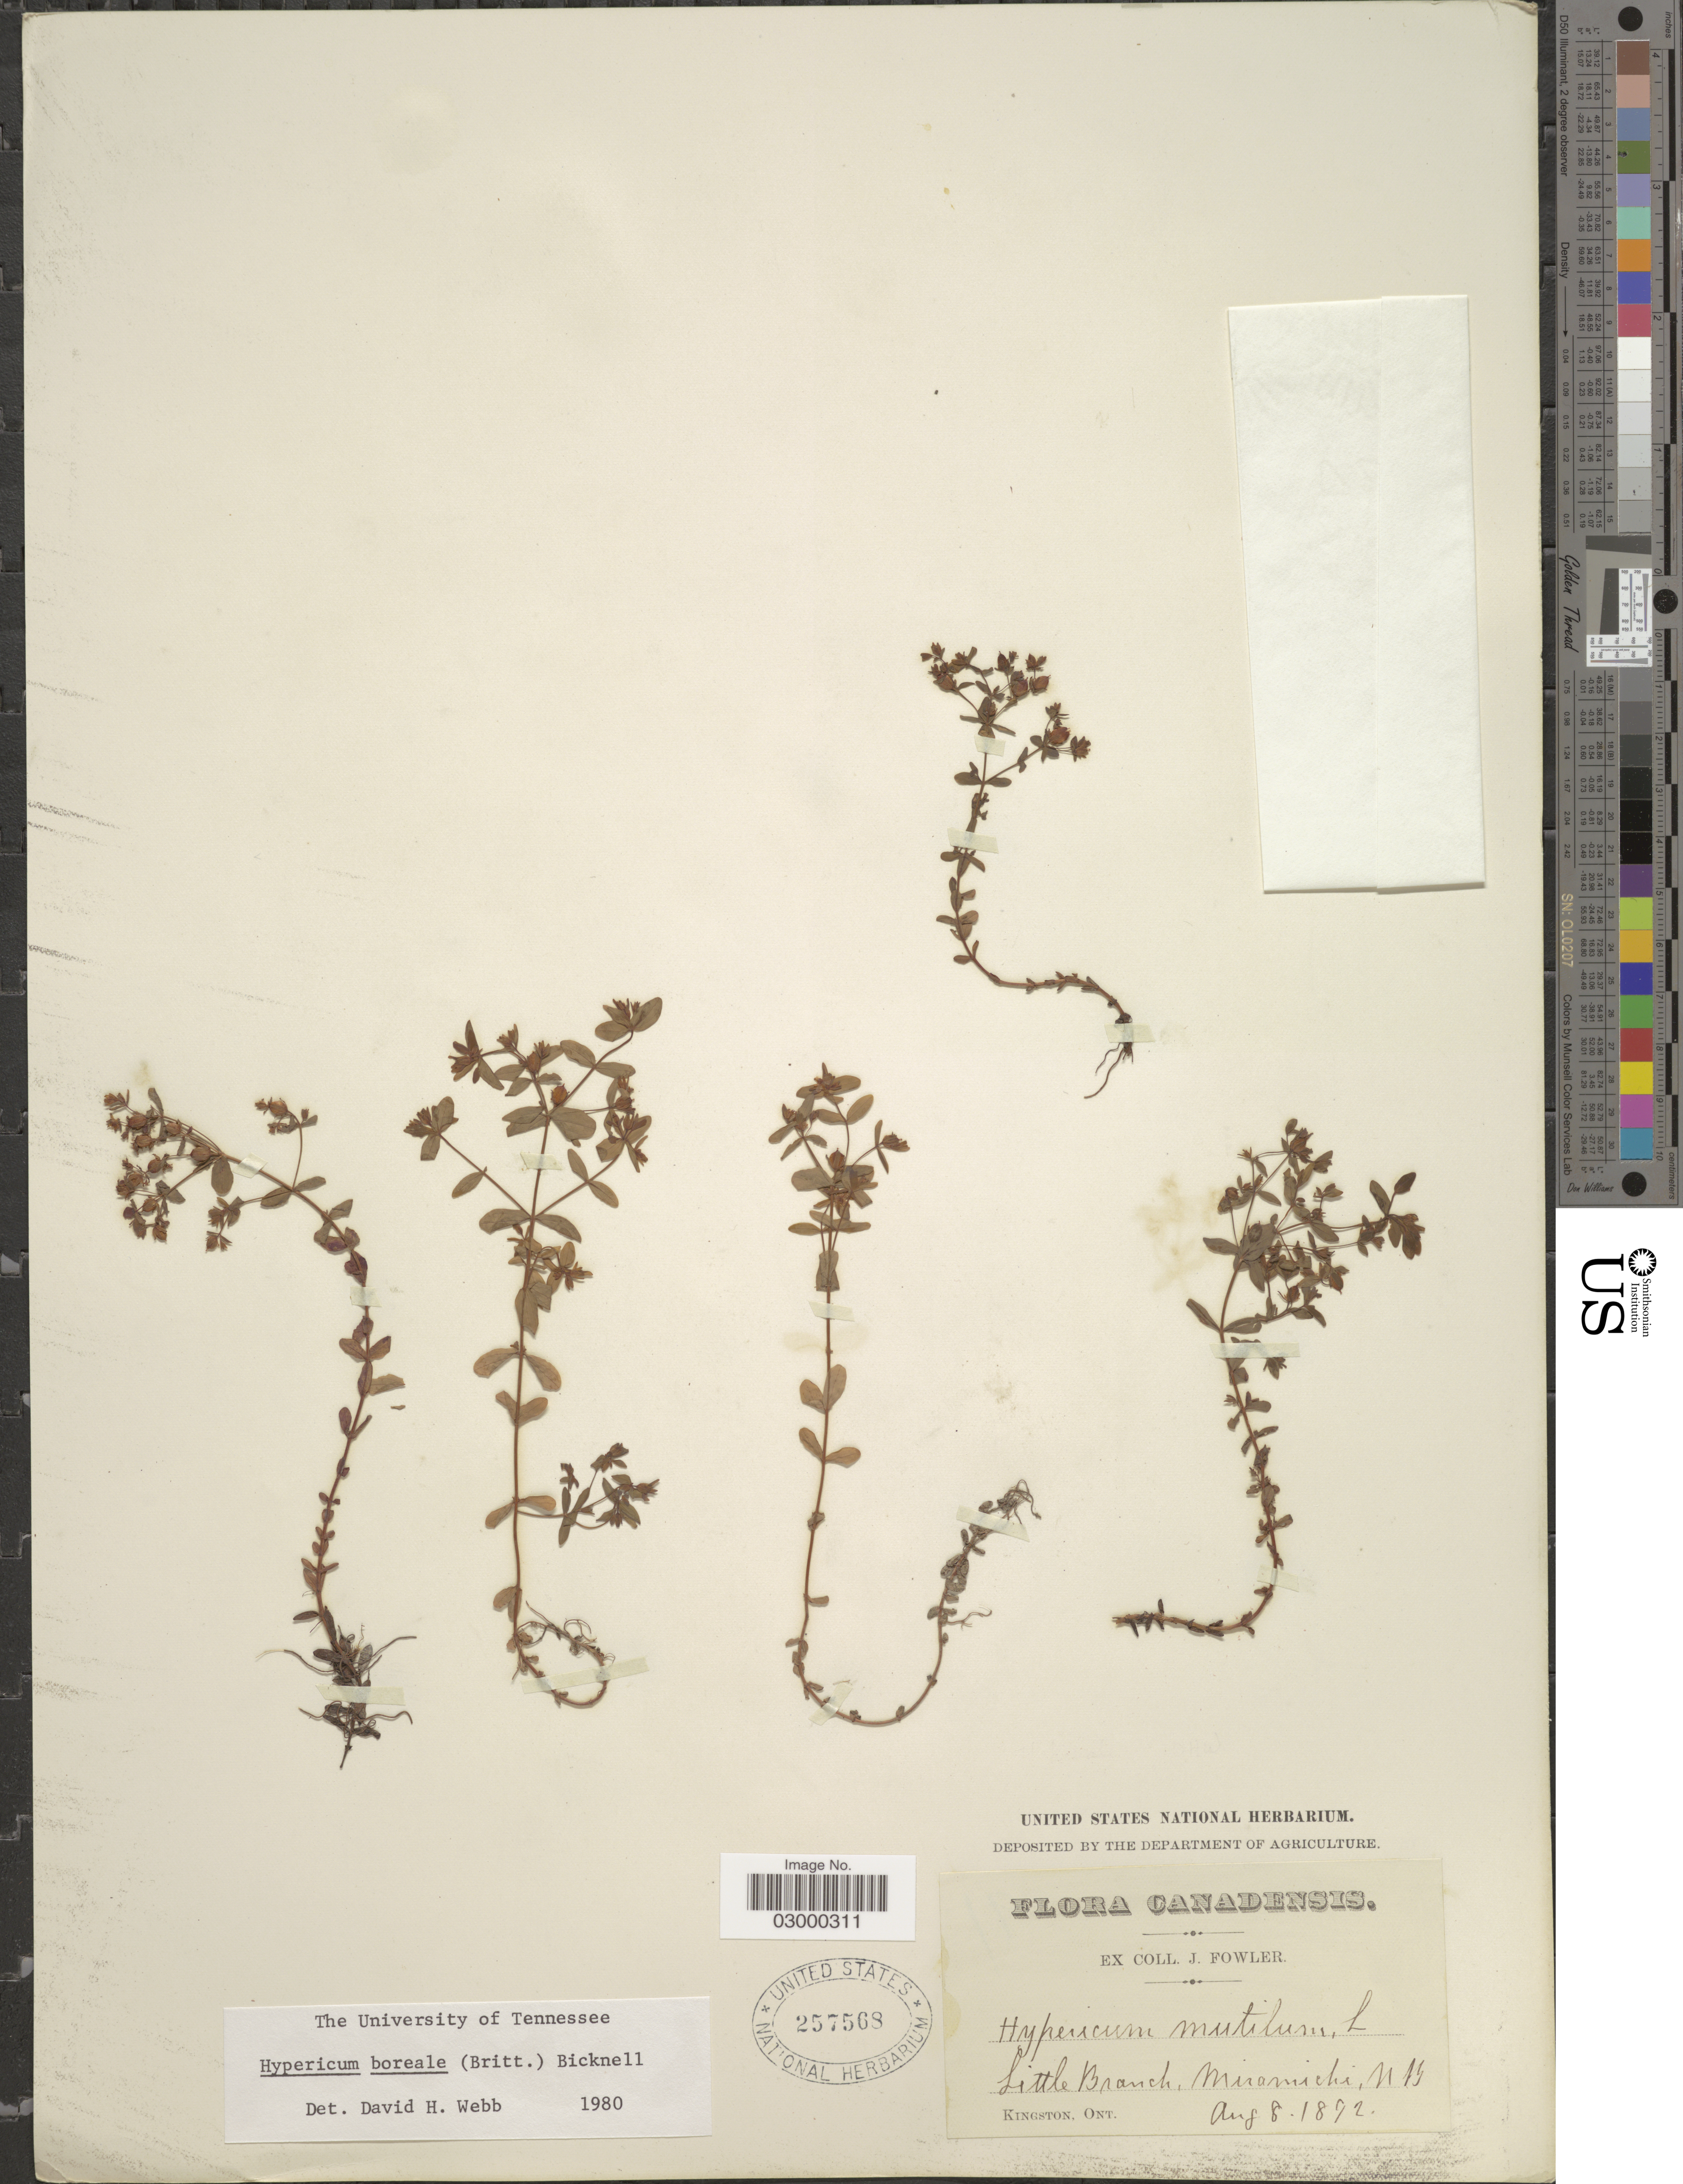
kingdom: Plantae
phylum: Tracheophyta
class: Magnoliopsida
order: Malpighiales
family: Hypericaceae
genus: Hypericum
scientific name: Hypericum boreale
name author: (Britton) E.P. Bicknell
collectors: J. Fowler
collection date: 1892-08-08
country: Canada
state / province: New Brunswick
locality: Little Branch, Miramichi.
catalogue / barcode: US 257568